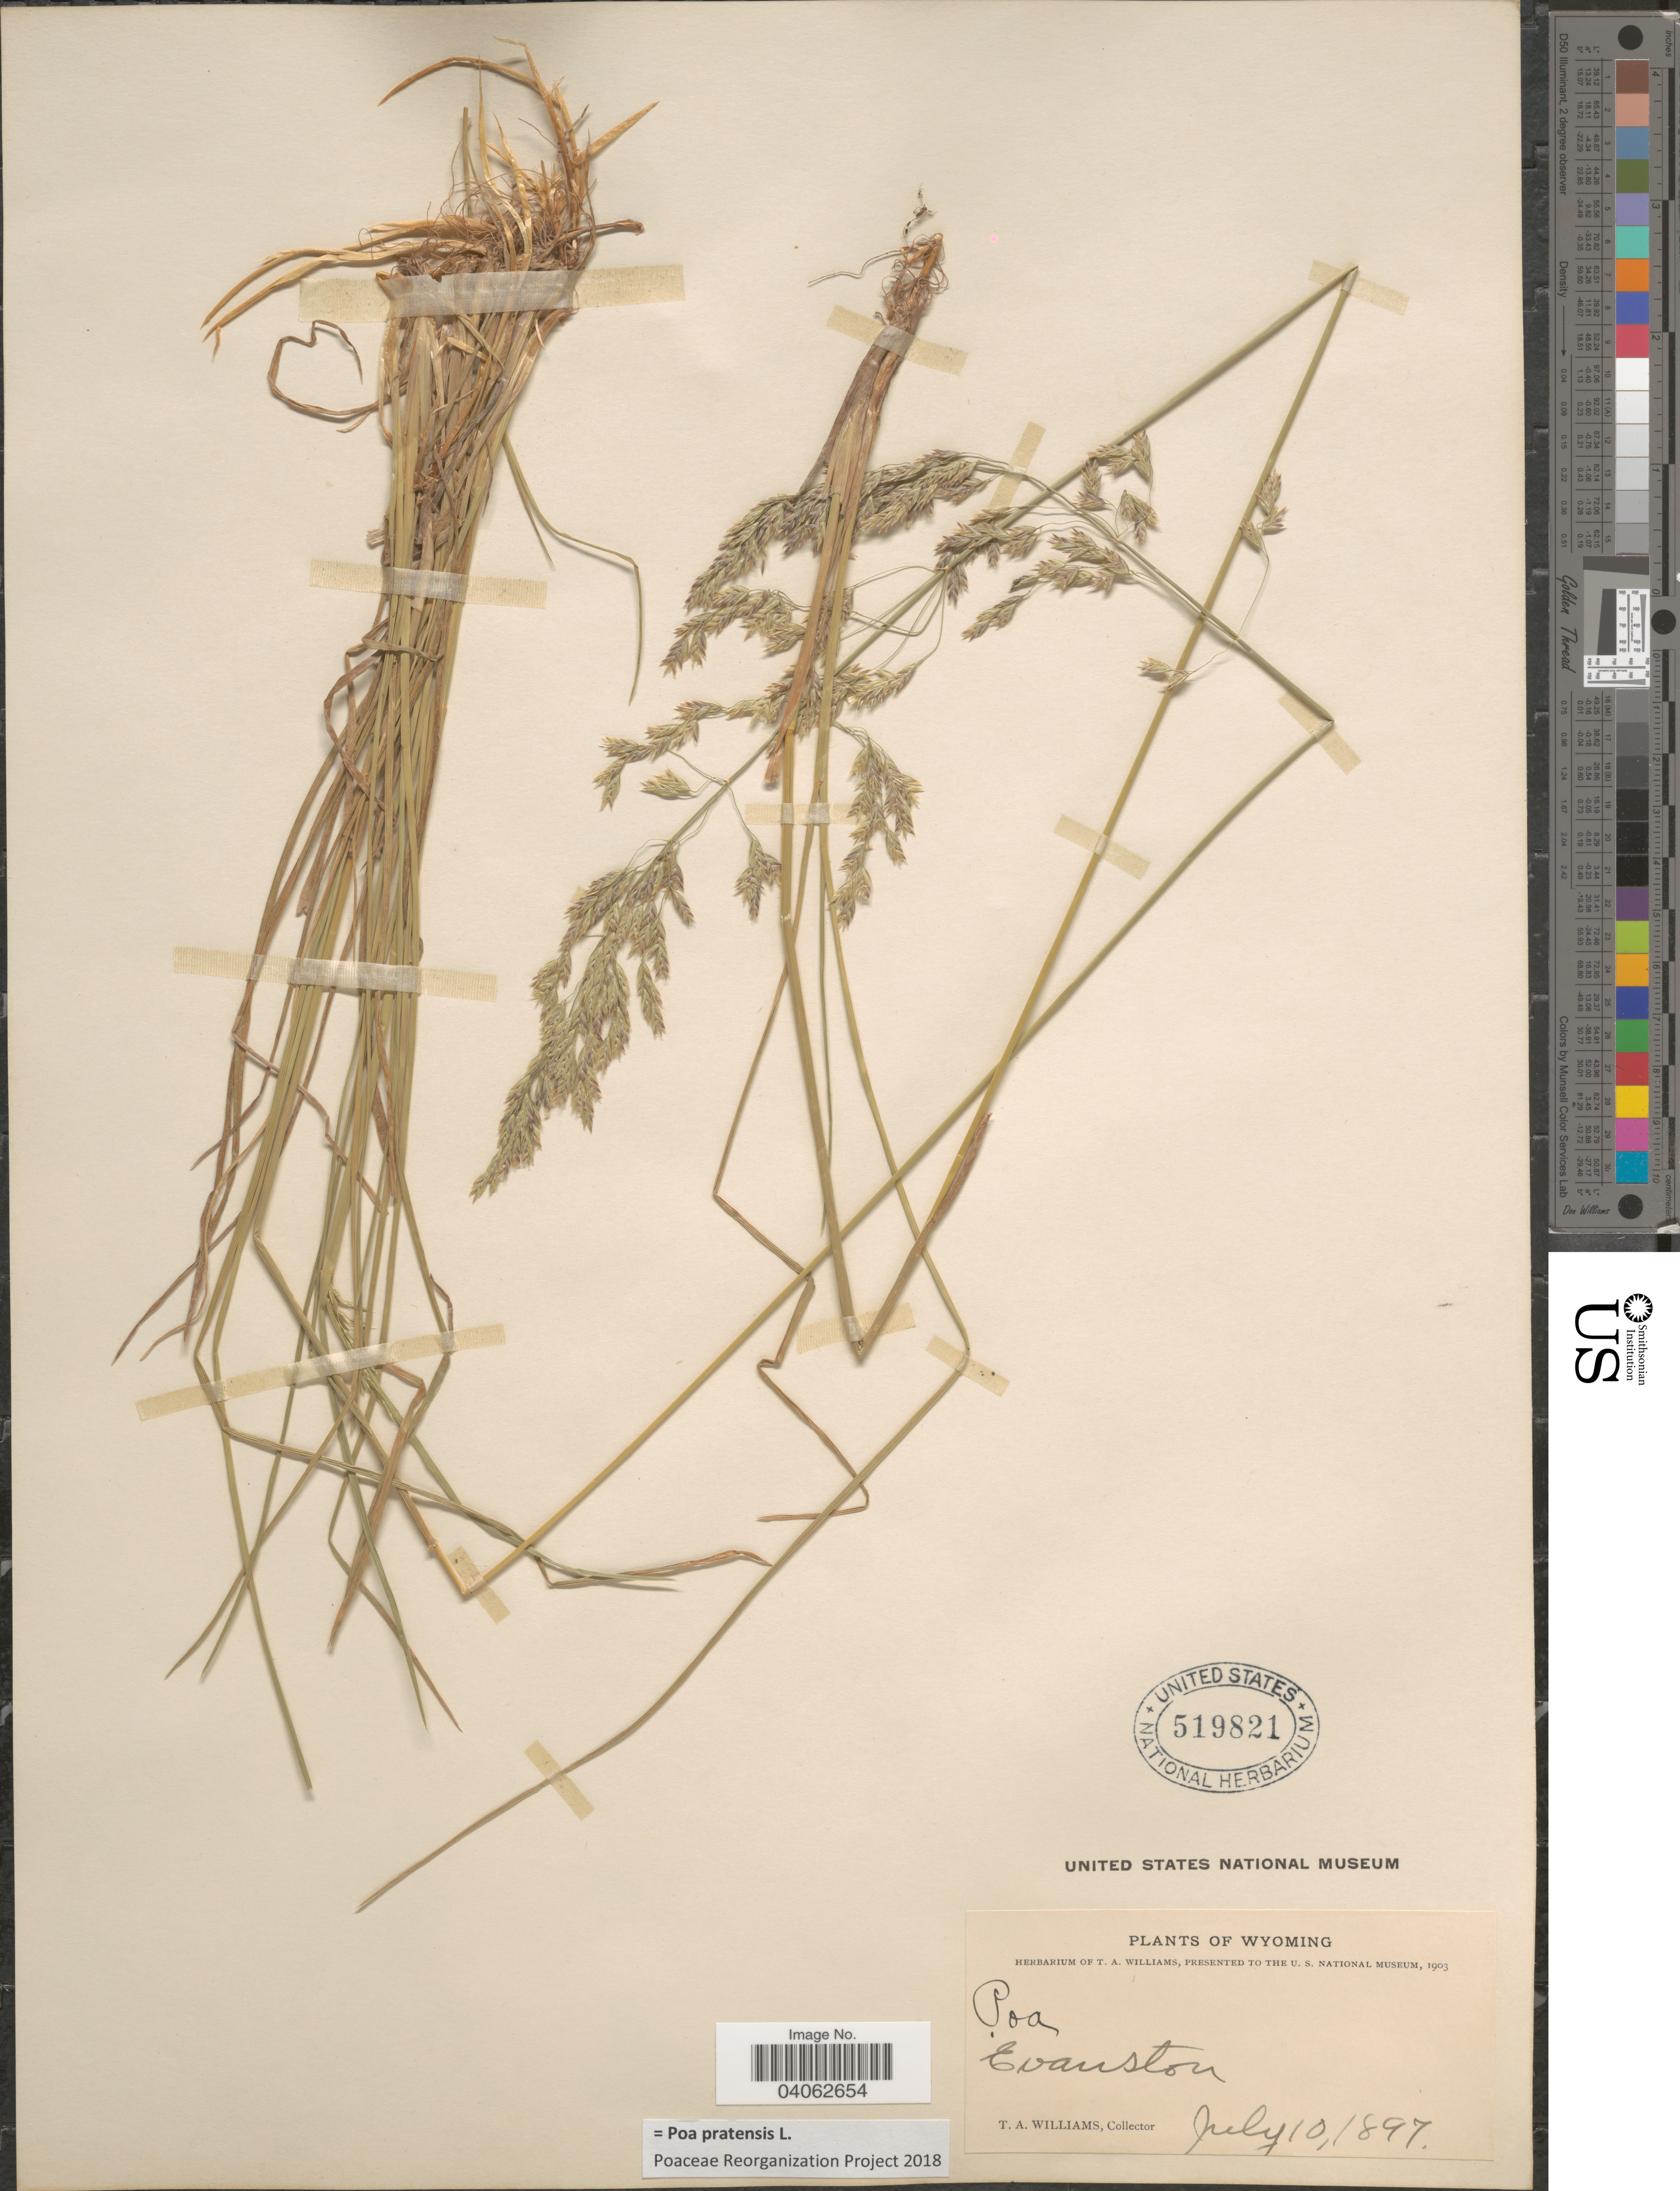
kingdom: Plantae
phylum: Tracheophyta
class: Liliopsida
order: Poales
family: Poaceae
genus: Poa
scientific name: Poa pratensis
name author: L.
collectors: T. Williams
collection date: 1897-07-10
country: United States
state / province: Wyoming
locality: Evanston.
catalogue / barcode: US 519821